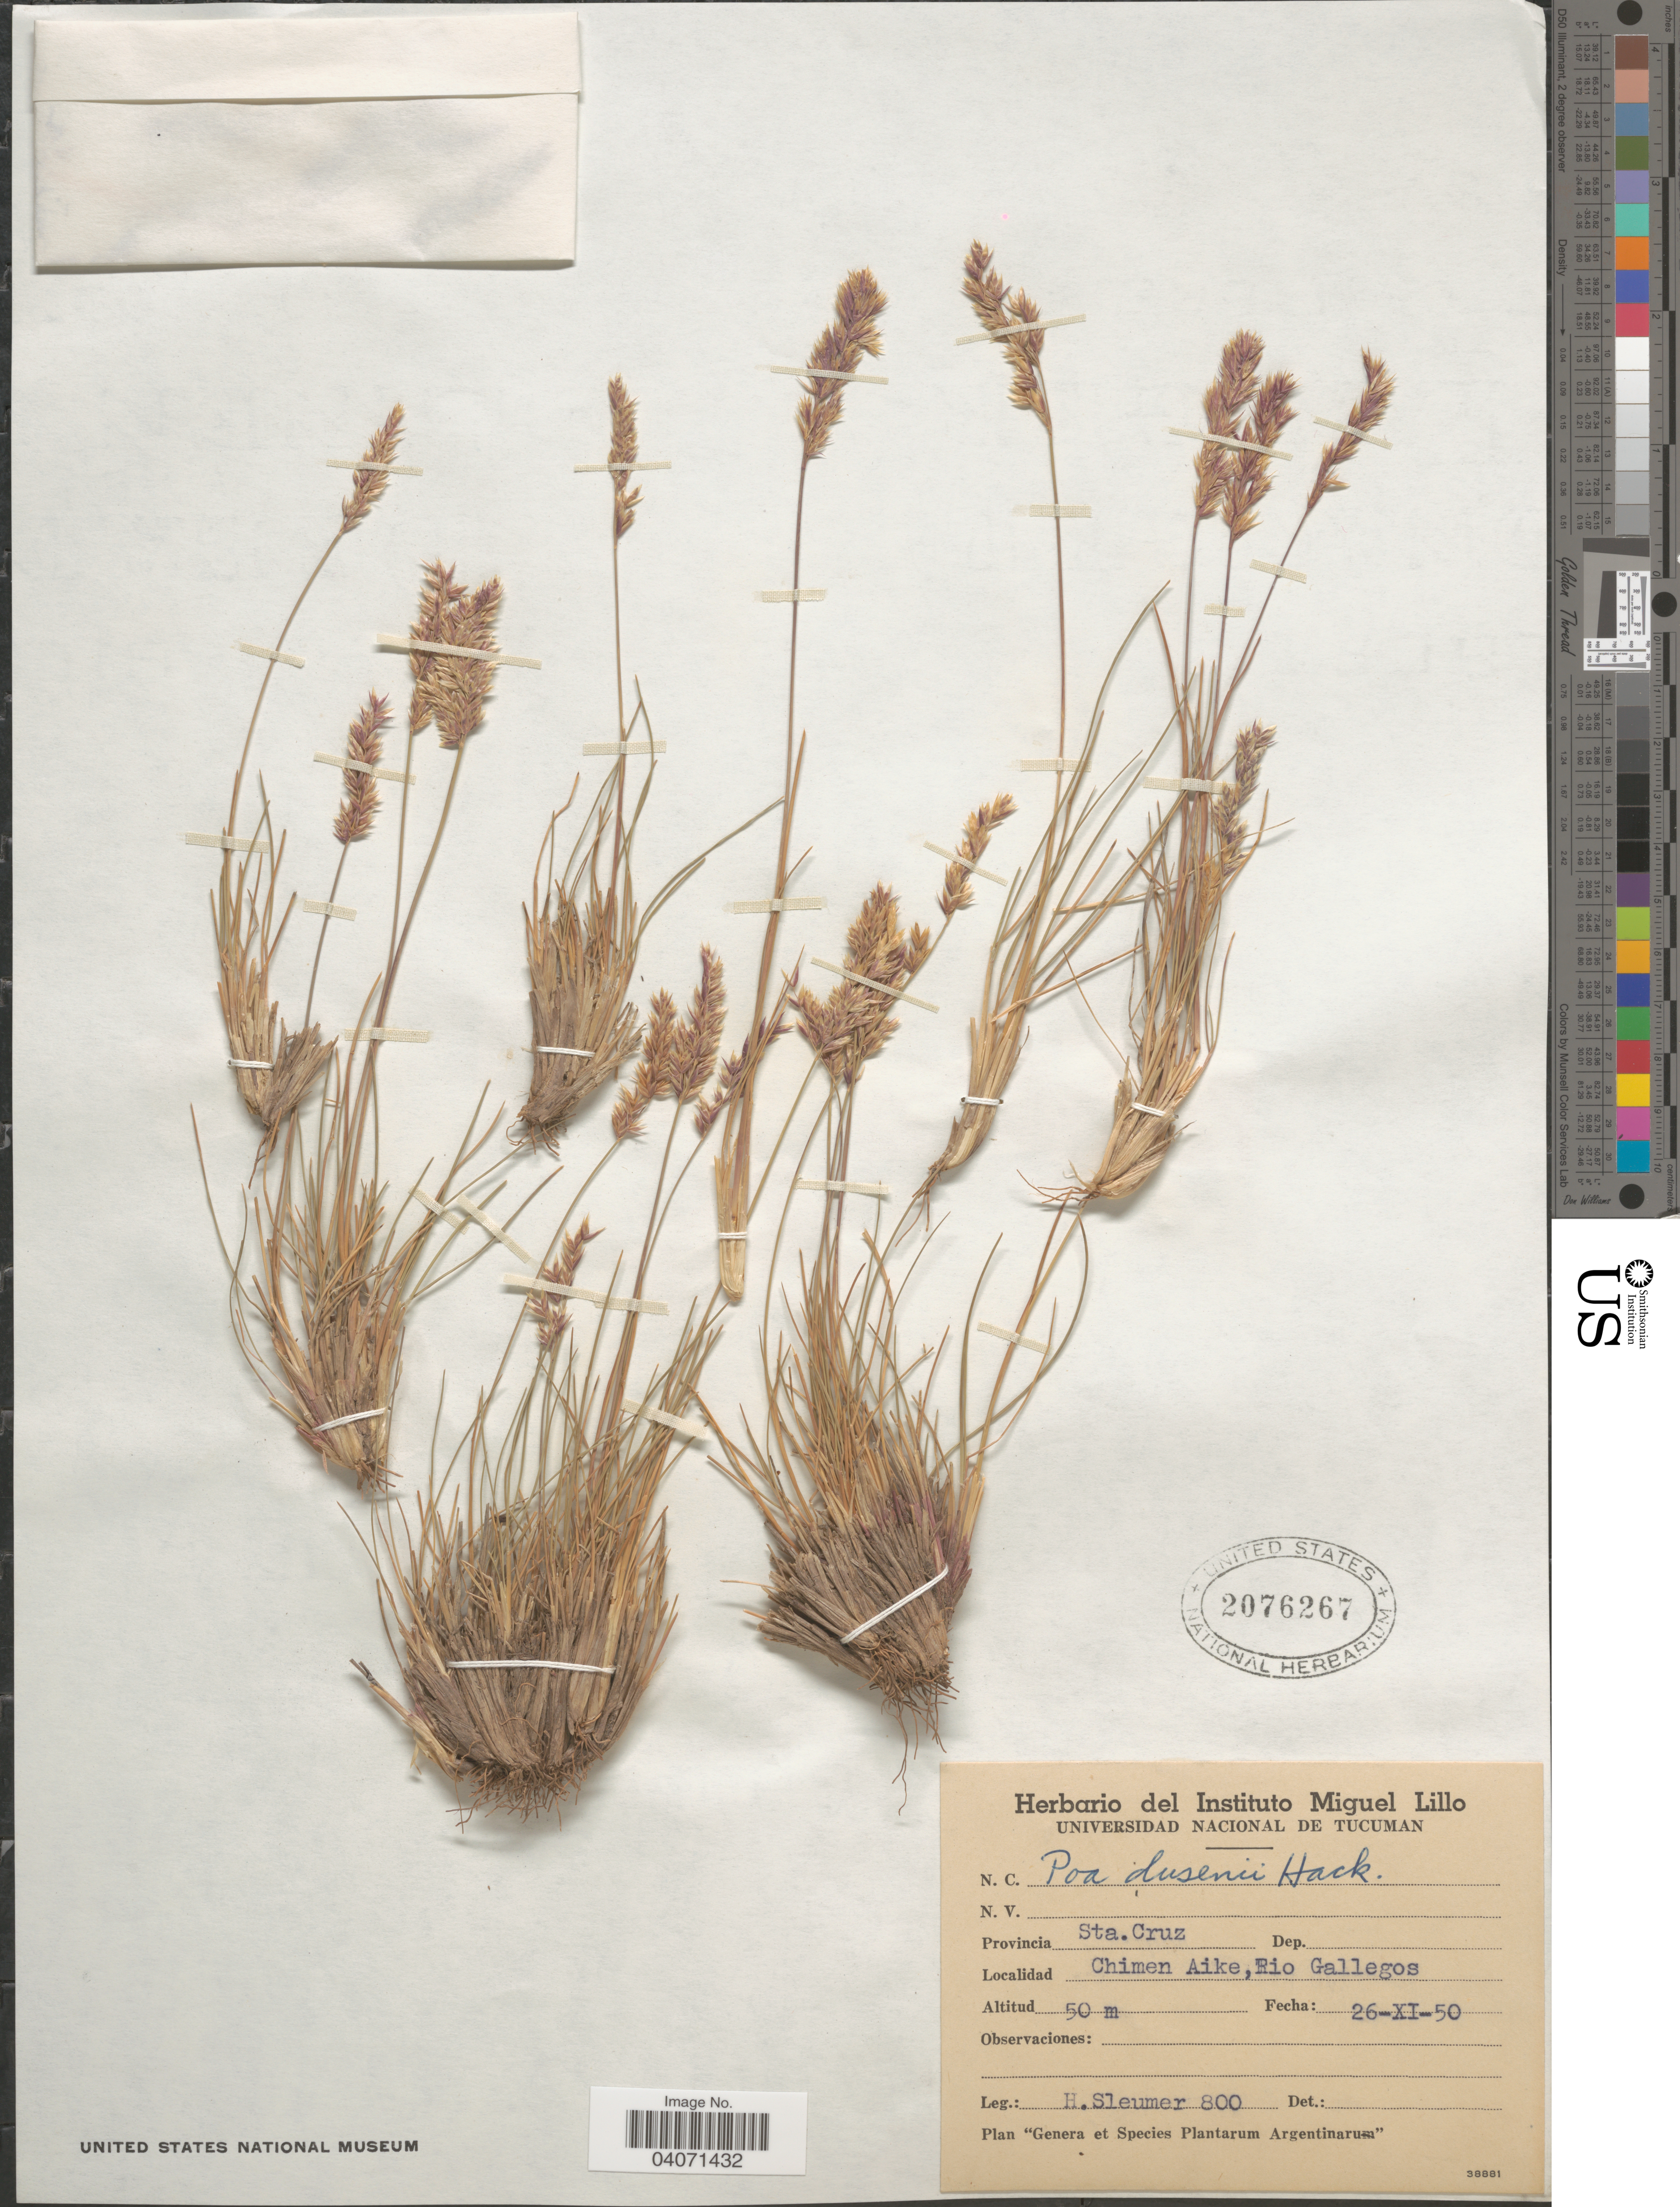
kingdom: Plantae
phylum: Tracheophyta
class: Liliopsida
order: Poales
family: Poaceae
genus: Poa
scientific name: Poa spiciformis var. ibarii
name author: (Phil.) Giussani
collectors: H. O. Sleumer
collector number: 800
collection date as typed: Transcribed d/m/y: 26/11/50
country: Argentina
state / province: Santa Cruz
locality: Chimen Aike, Rio Gallegos.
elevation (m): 50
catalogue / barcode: US 2076267